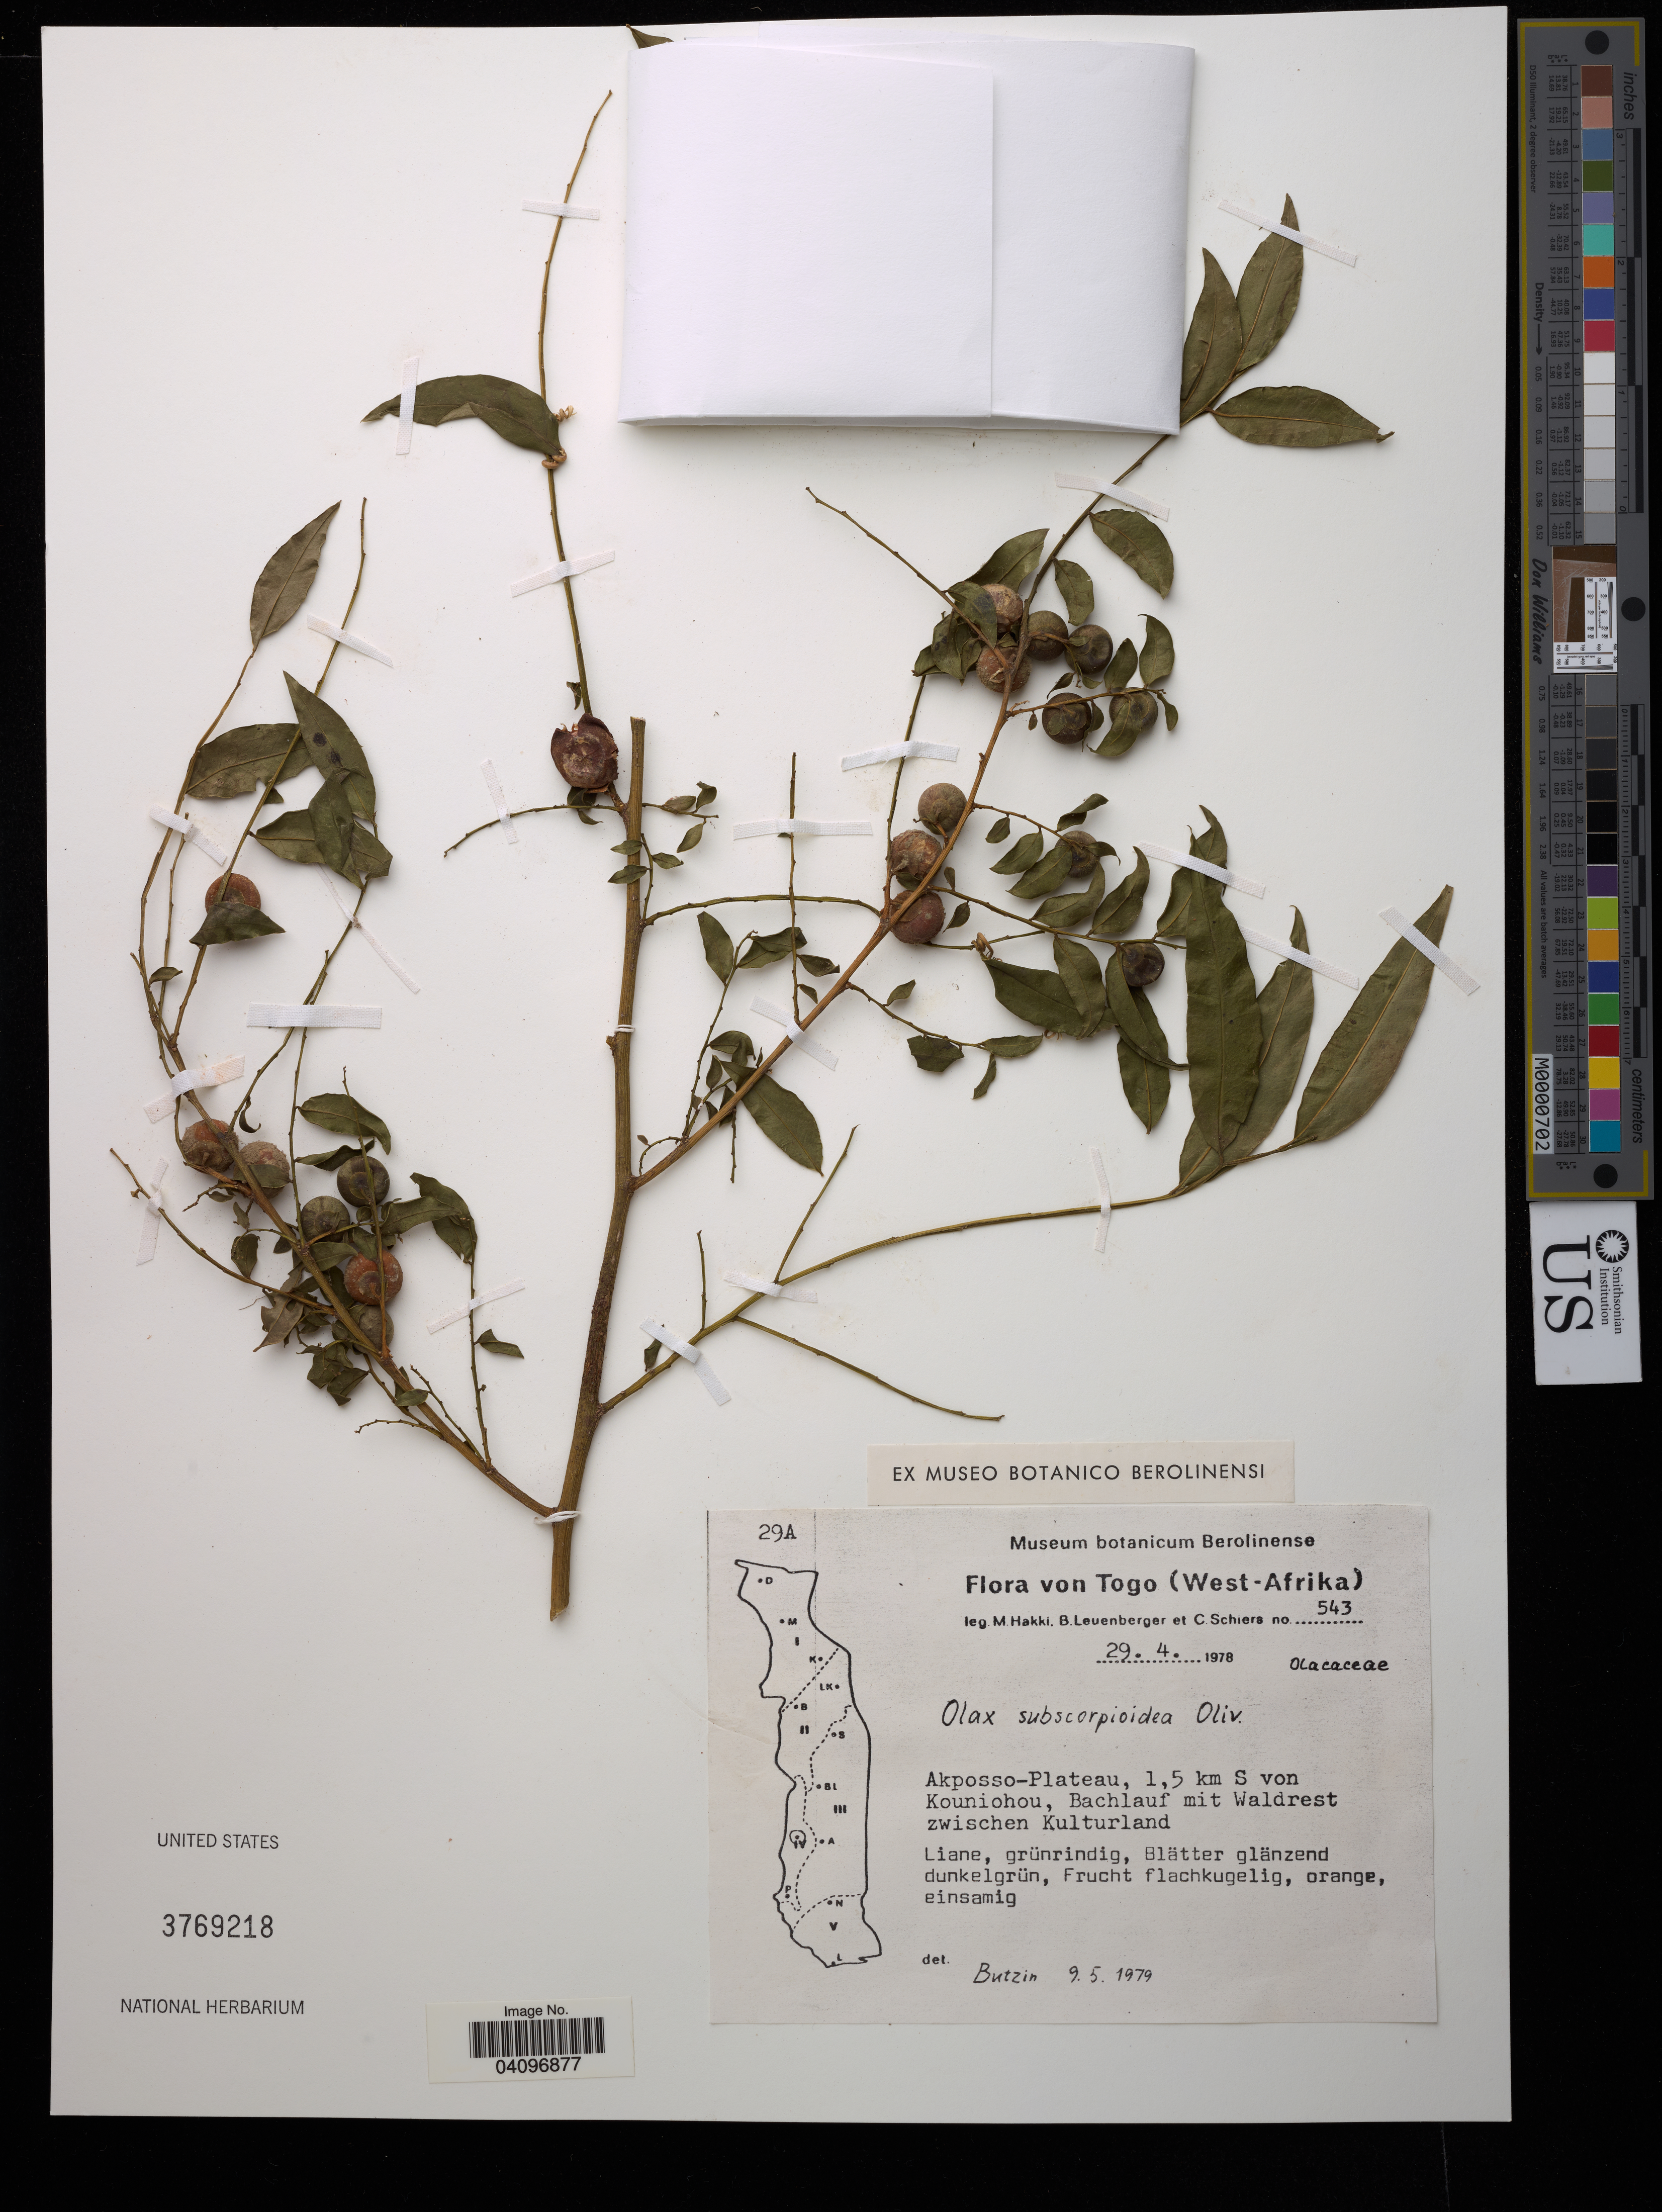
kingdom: Plantae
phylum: Tracheophyta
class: Magnoliopsida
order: Santalales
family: Olacaceae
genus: Olax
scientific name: Olax subscorpioidea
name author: Oliv.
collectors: M. Hakki, B. E. Leuenberger & C. Schiers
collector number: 543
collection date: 1978-04-29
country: Togo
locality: Akposso-Plateau, 1,5 km S von Kouniohou, Bachlauf mit Waldrest zwischen Kulturland.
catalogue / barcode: US 3769218